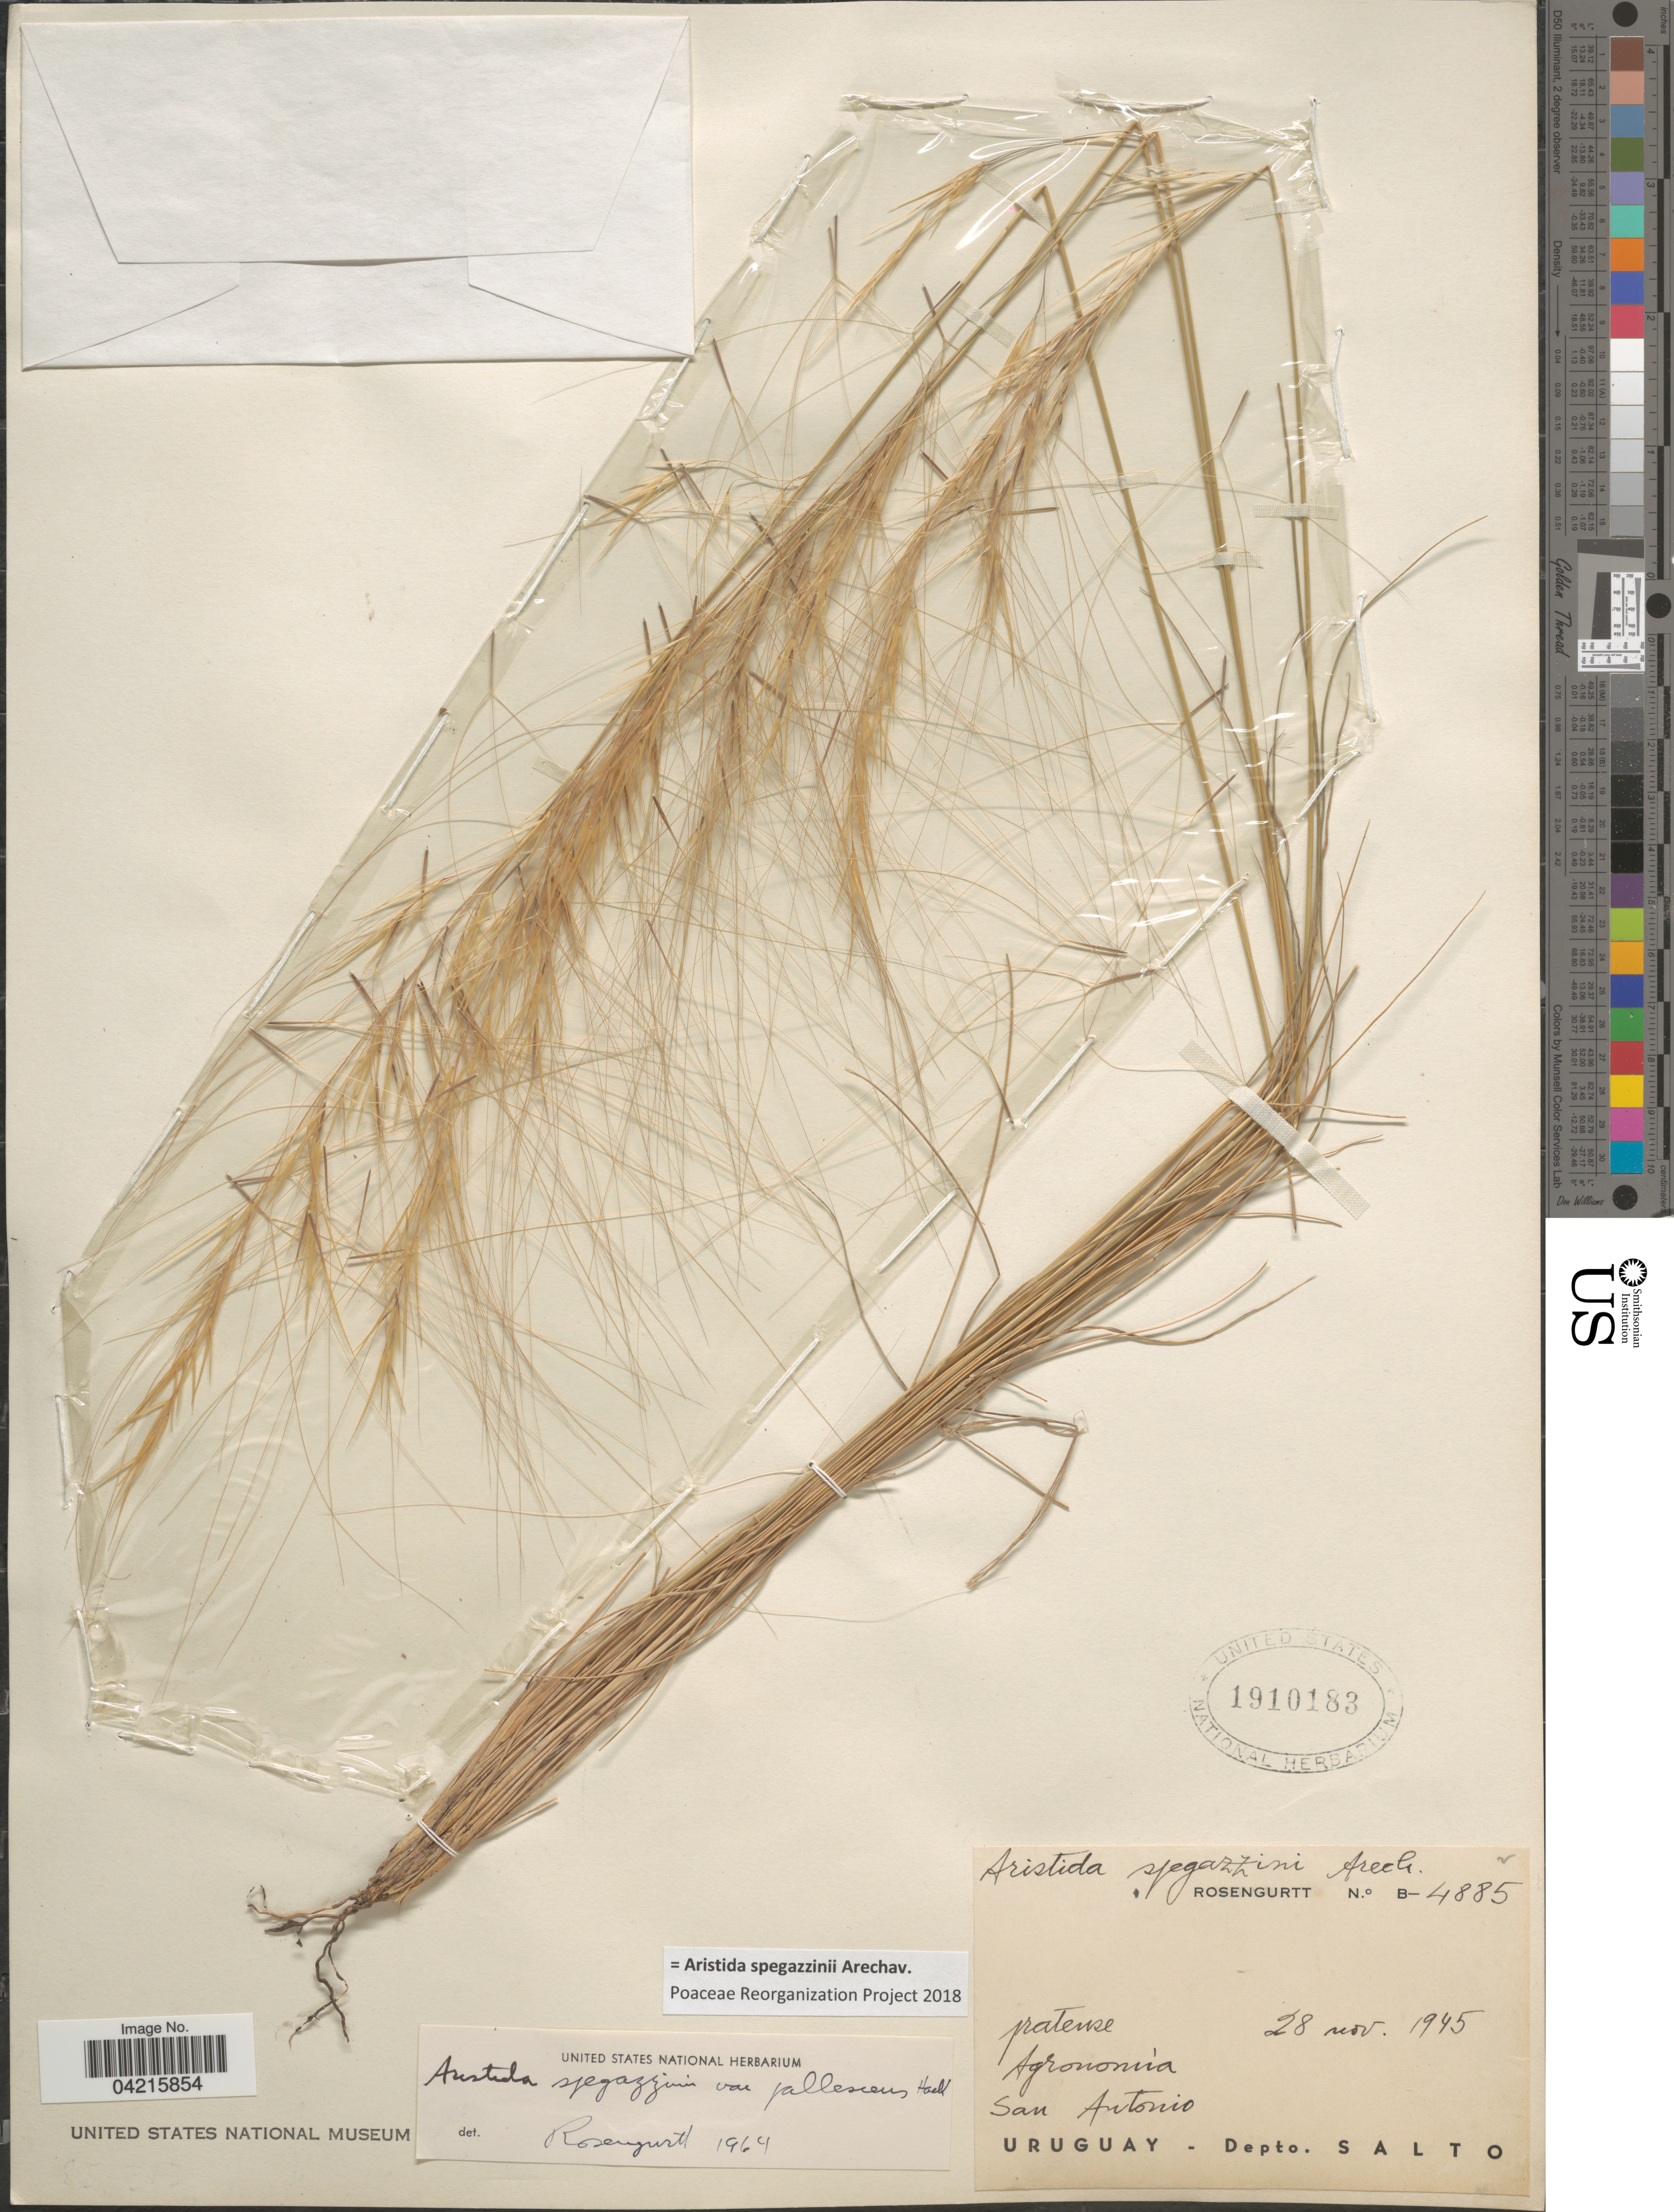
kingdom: Plantae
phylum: Tracheophyta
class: Liliopsida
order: Poales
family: Poaceae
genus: Aristida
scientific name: Aristida spegazzinii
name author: Arechav.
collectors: Rosengurtt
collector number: B-4885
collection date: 1945-11-28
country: Uruguay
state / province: Salto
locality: Agronomia. San Antonio. Depto. Salto.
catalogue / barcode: US 1910183